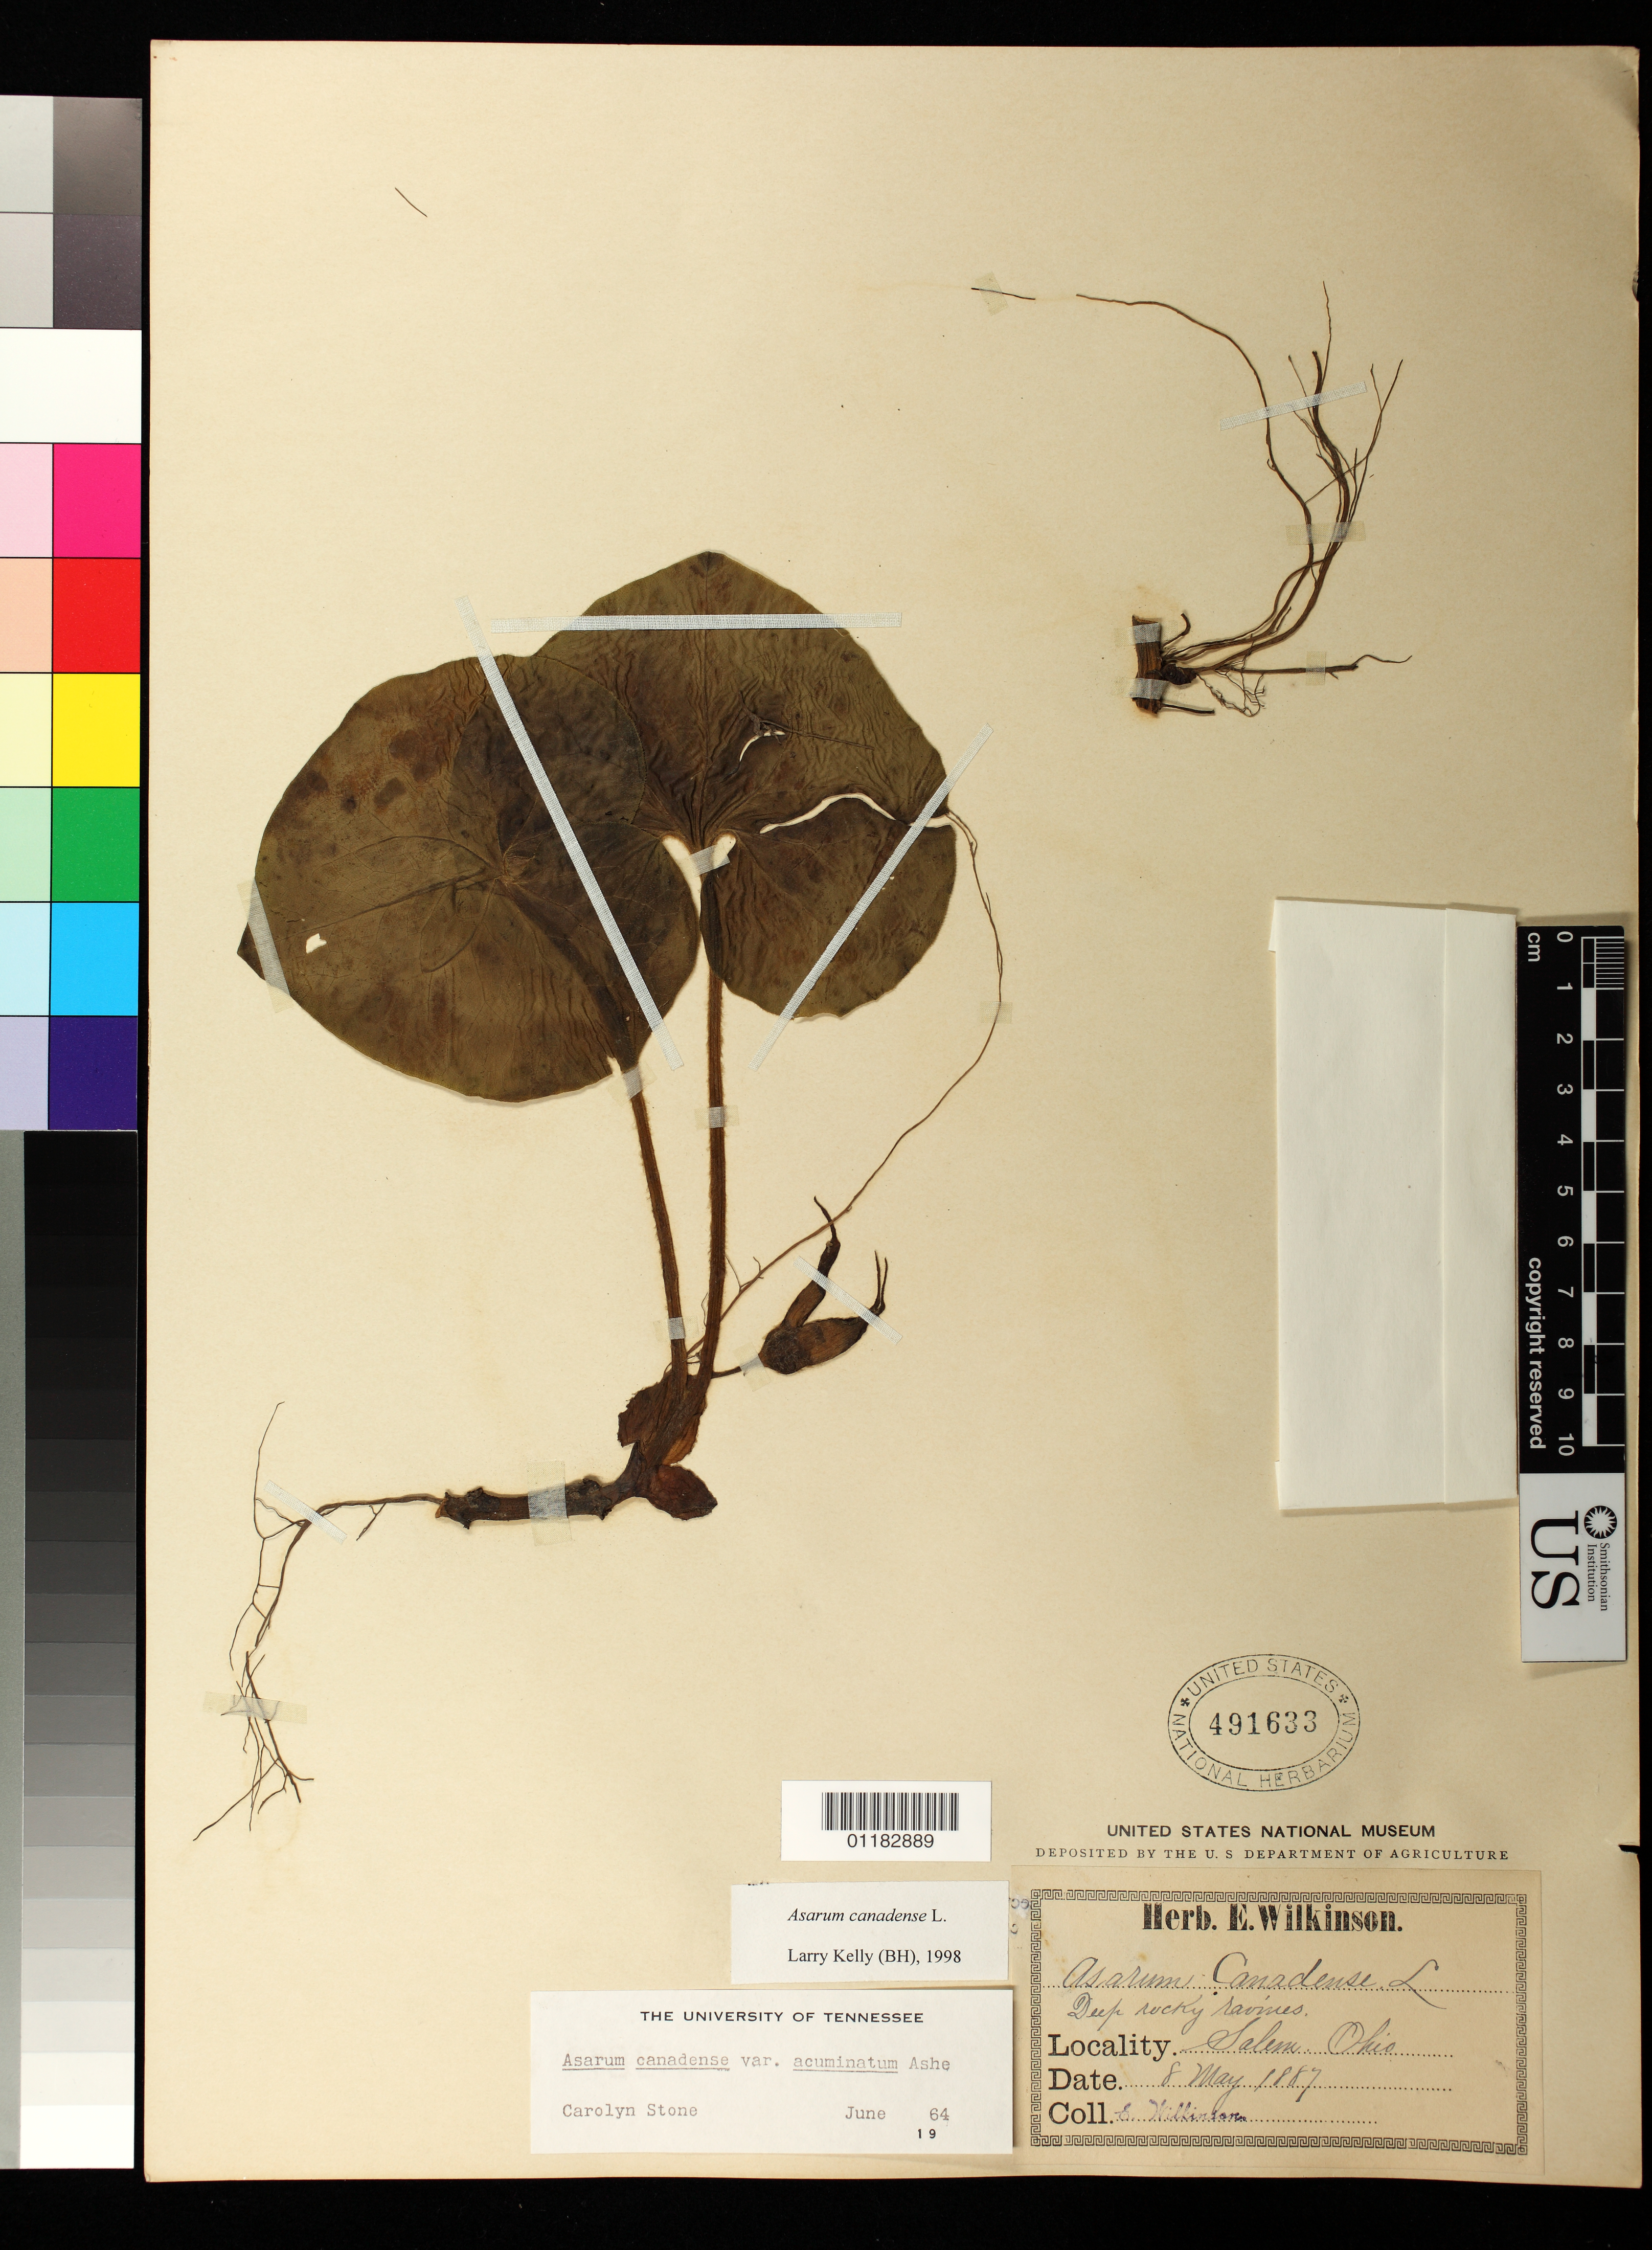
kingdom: Plantae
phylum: Tracheophyta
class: Magnoliopsida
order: Piperales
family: Aristolochiaceae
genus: Asarum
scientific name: Asarum canadense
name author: L.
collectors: E. Wilkinson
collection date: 1887-05-08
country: United States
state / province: Ohio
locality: Salem, in deep ravines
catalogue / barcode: US 491633